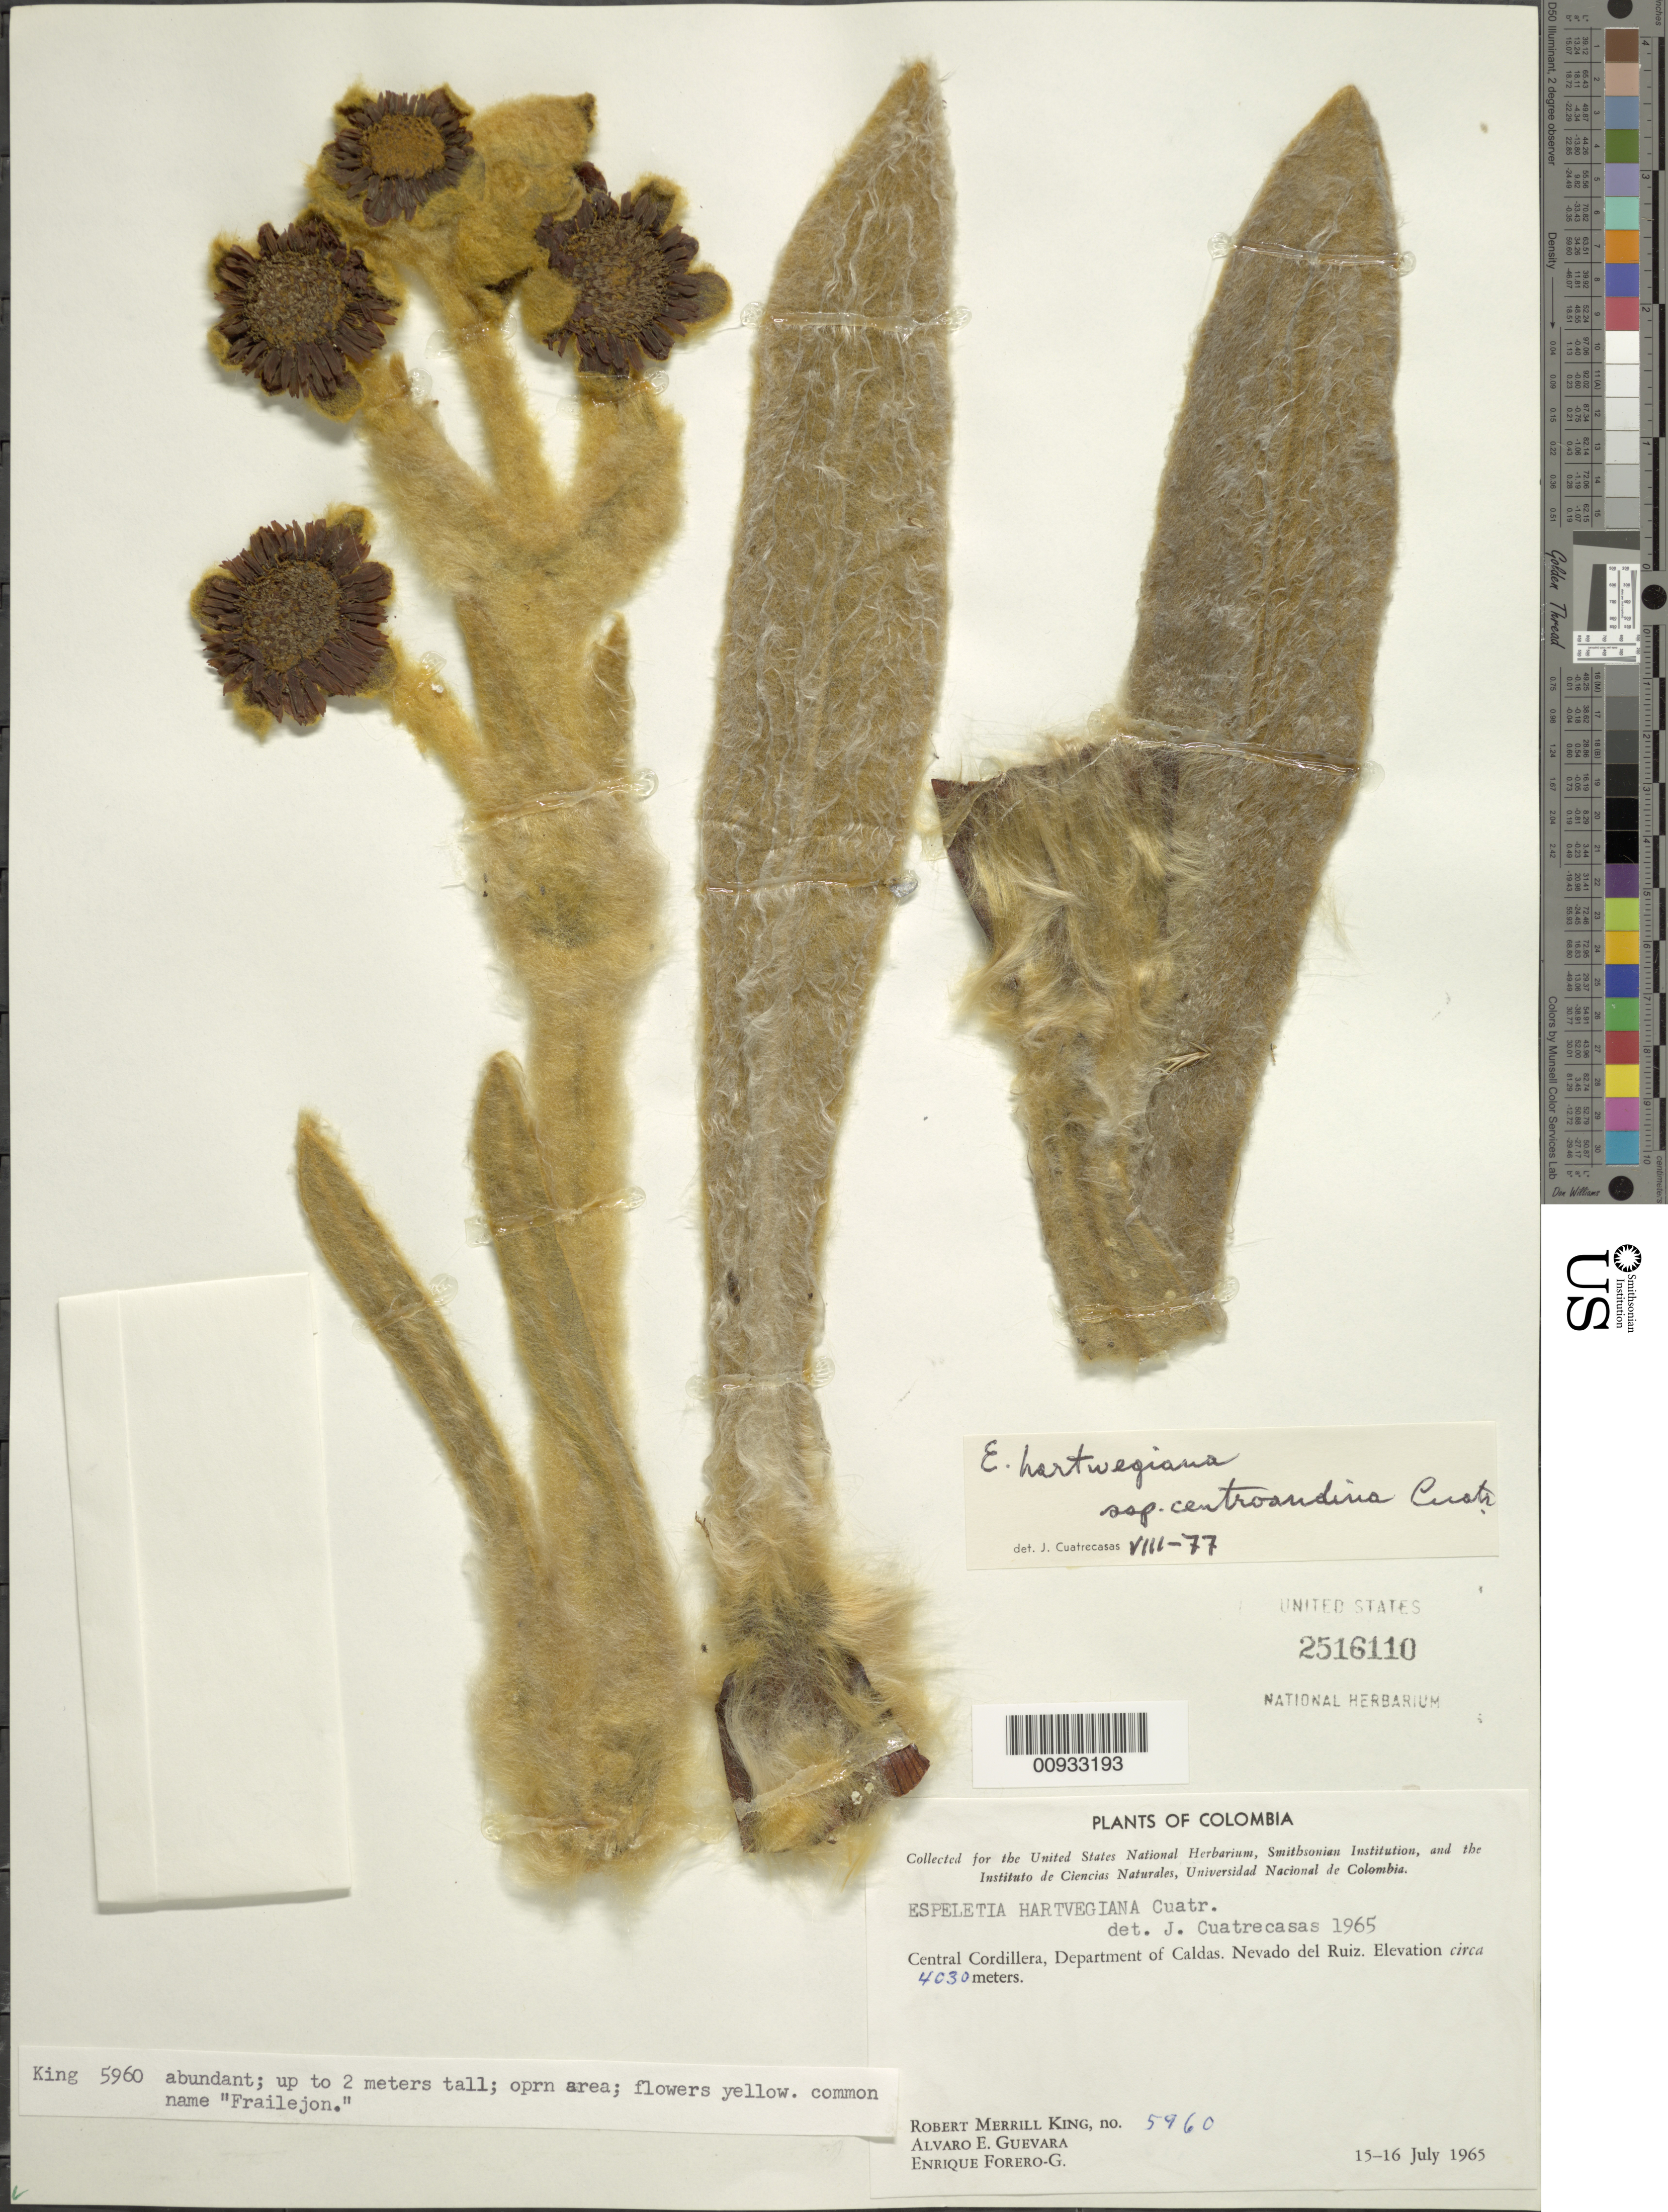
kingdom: Plantae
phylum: Tracheophyta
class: Magnoliopsida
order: Asterales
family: Asteraceae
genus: Espeletia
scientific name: Espeletia hartwegiana subsp. centroandina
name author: Cuatrec.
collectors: R. M. King, A. E. Guevara & E. Forero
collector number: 5960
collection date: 1965-07-15/1965-07-16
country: Colombia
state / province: Caldas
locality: Nevado del Ruiz.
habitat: Open area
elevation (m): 4030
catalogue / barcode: US 2516110